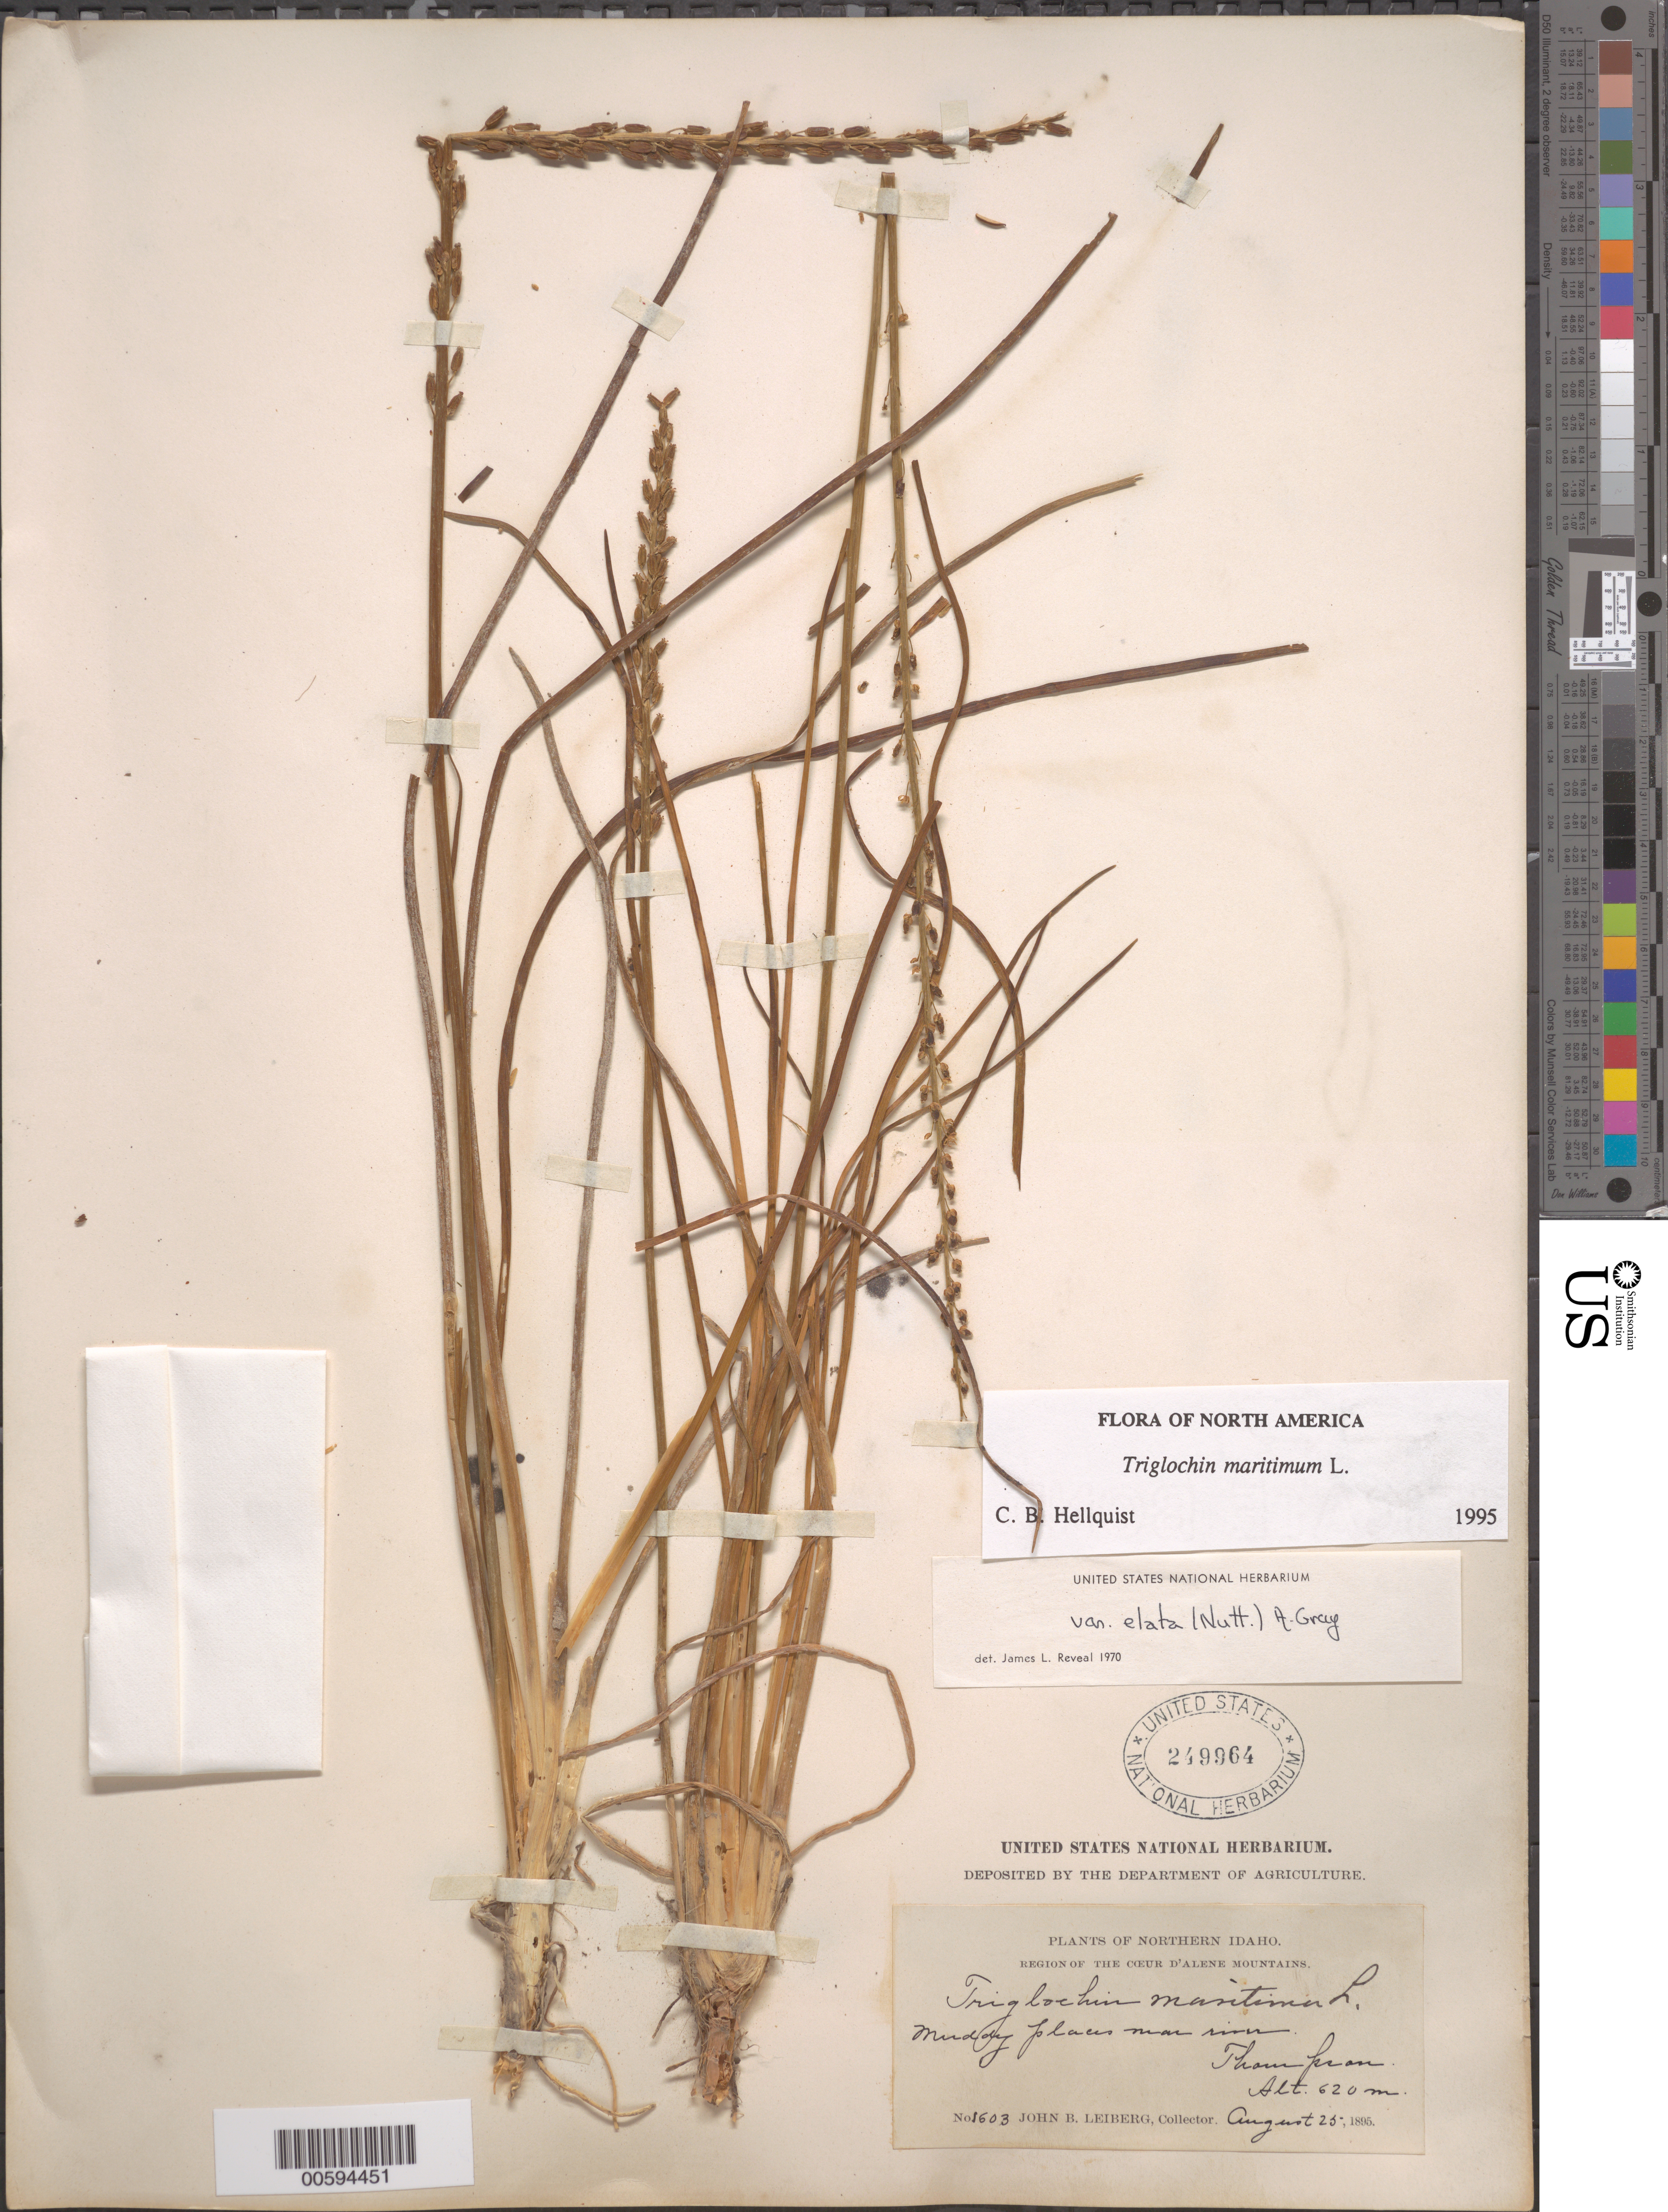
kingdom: Plantae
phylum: Tracheophyta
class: Liliopsida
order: Alismatales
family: Juncaginaceae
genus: Triglochin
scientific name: Triglochin maritima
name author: L.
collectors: J. Leiberg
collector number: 1603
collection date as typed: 25 Aug 1895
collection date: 1895-08-25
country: United States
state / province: Idaho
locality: Thompson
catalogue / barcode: US 249964